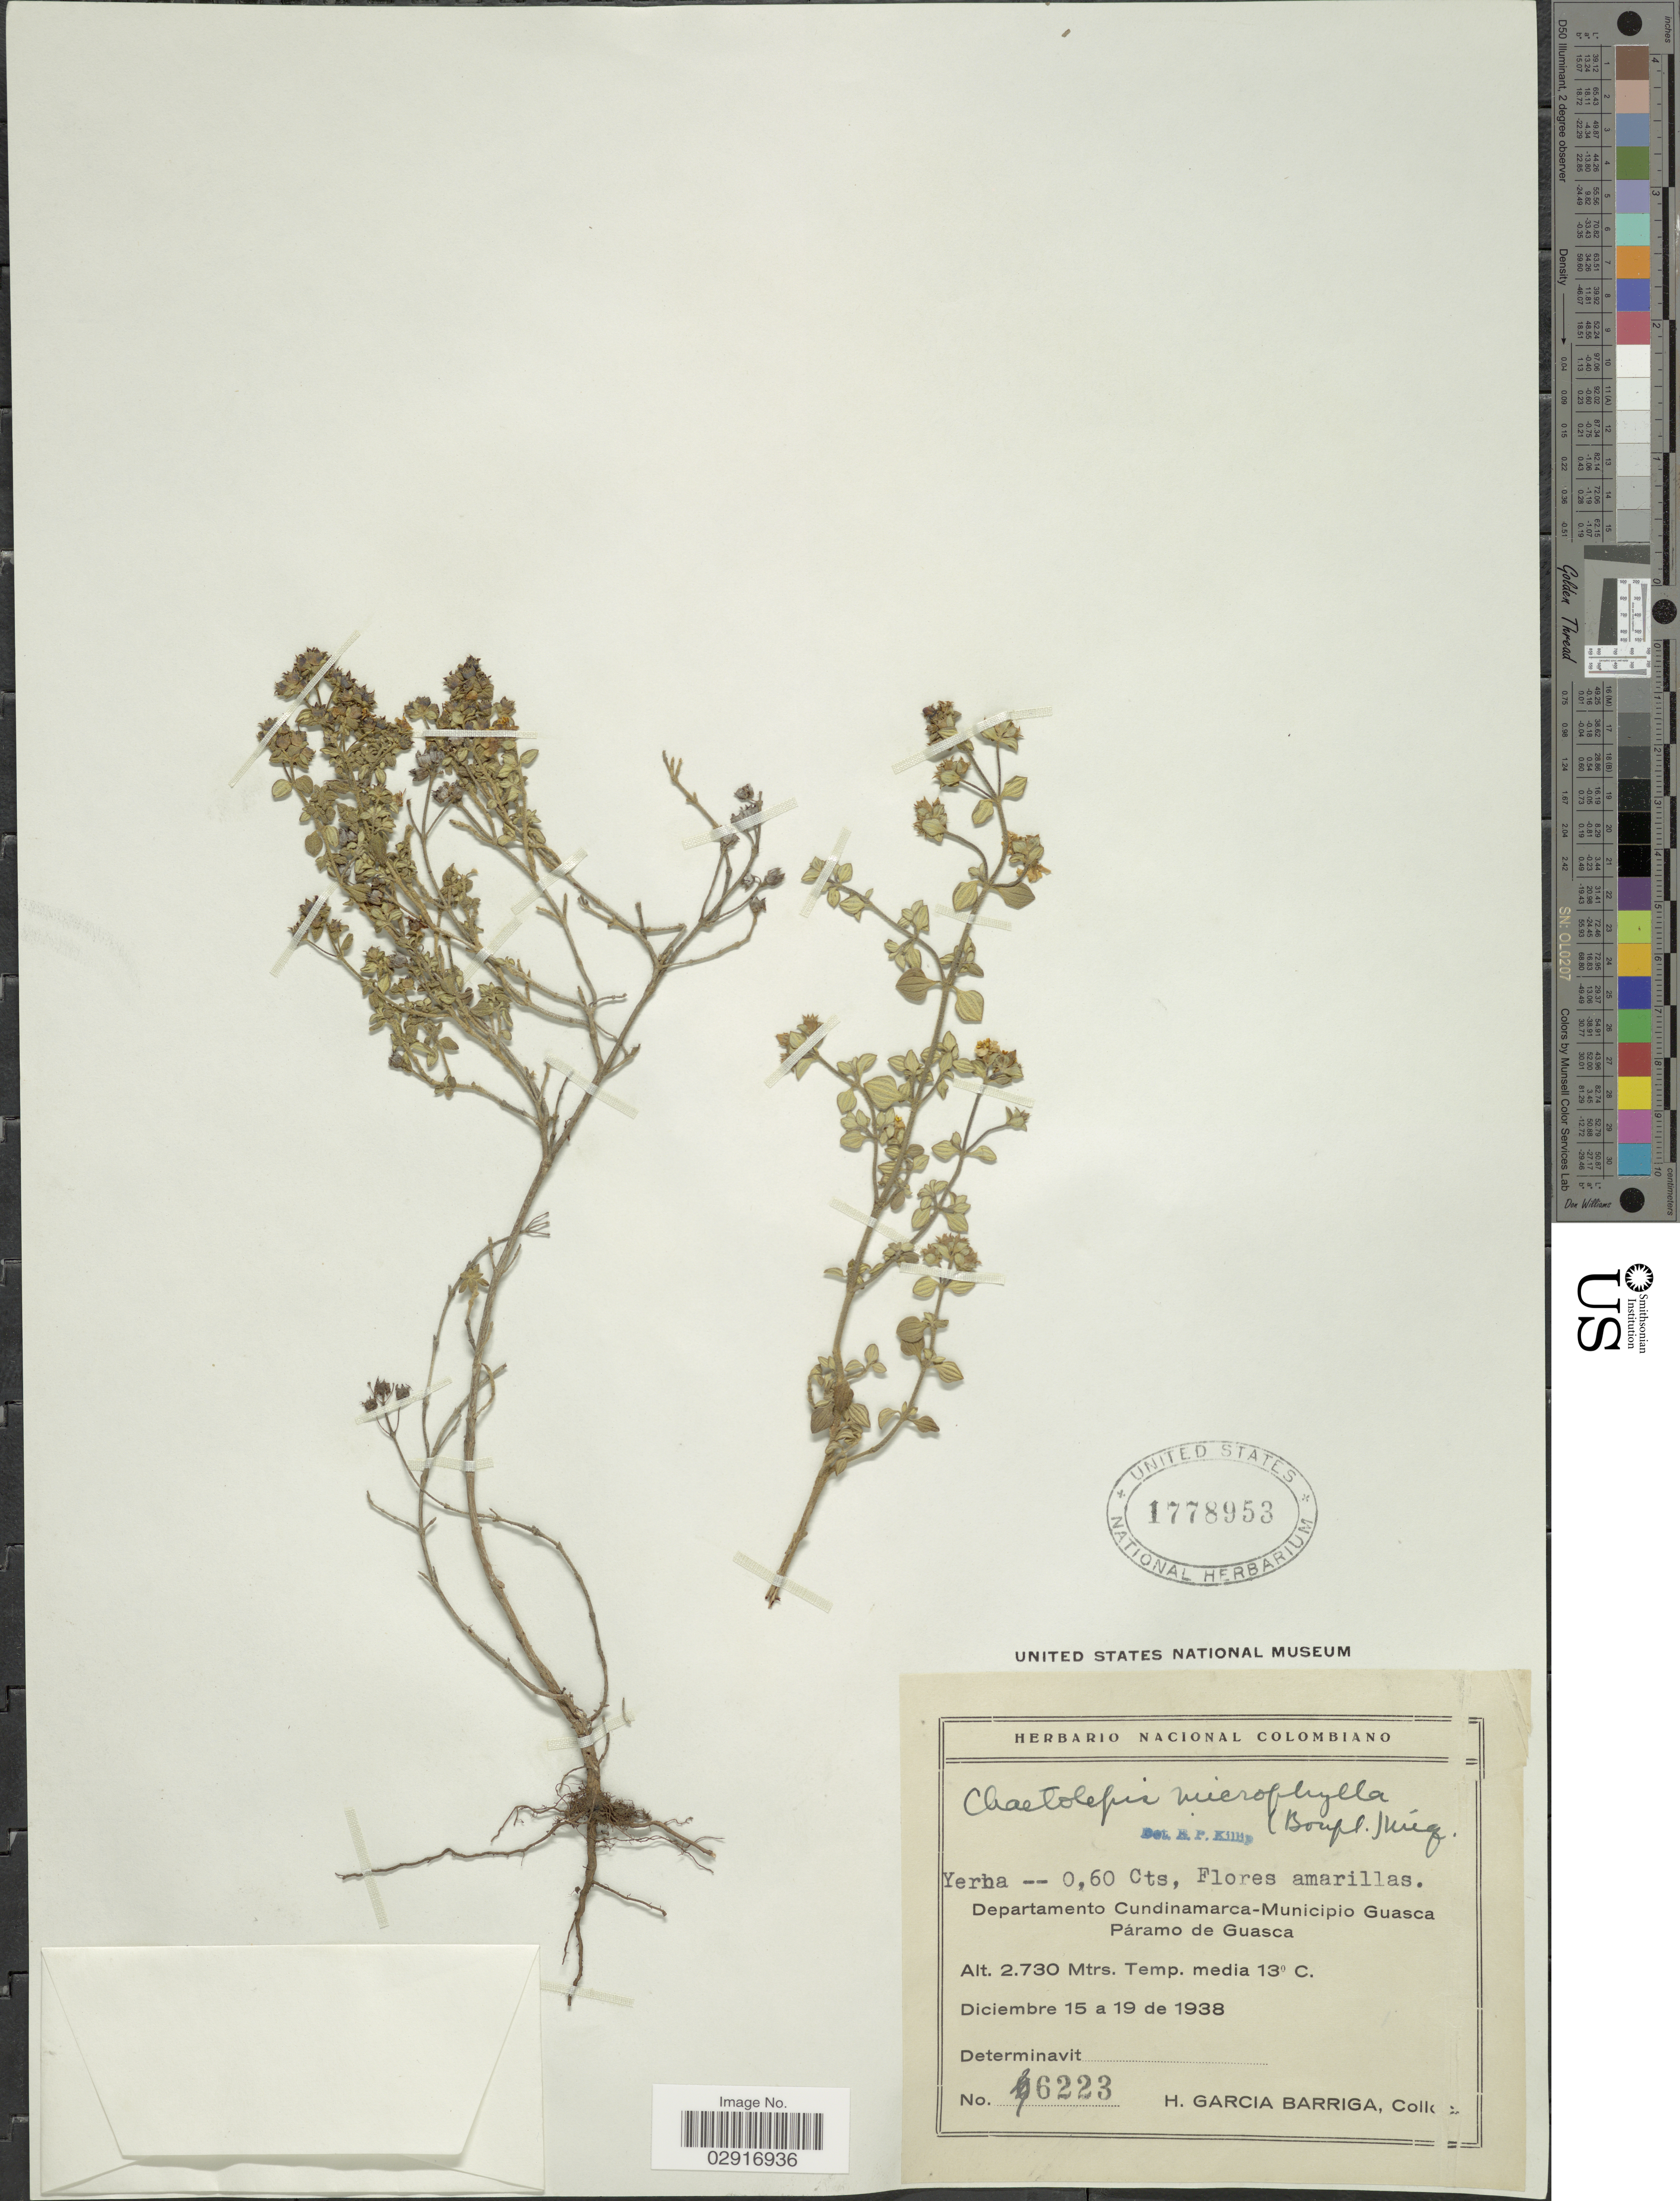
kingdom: Plantae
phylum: Tracheophyta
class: Magnoliopsida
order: Myrtales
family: Melastomataceae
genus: Chaetolepis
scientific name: Chaetolepis microphylla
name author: (Bonpl.) Miq.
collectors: H. García Barriga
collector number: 6223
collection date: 1938-12-15/1938-12-19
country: Colombia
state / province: Cundinamarca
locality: Departamento Cundinamarca-Municipio Guasca. Páramo de Guasca.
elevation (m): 2730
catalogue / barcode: US 1775953